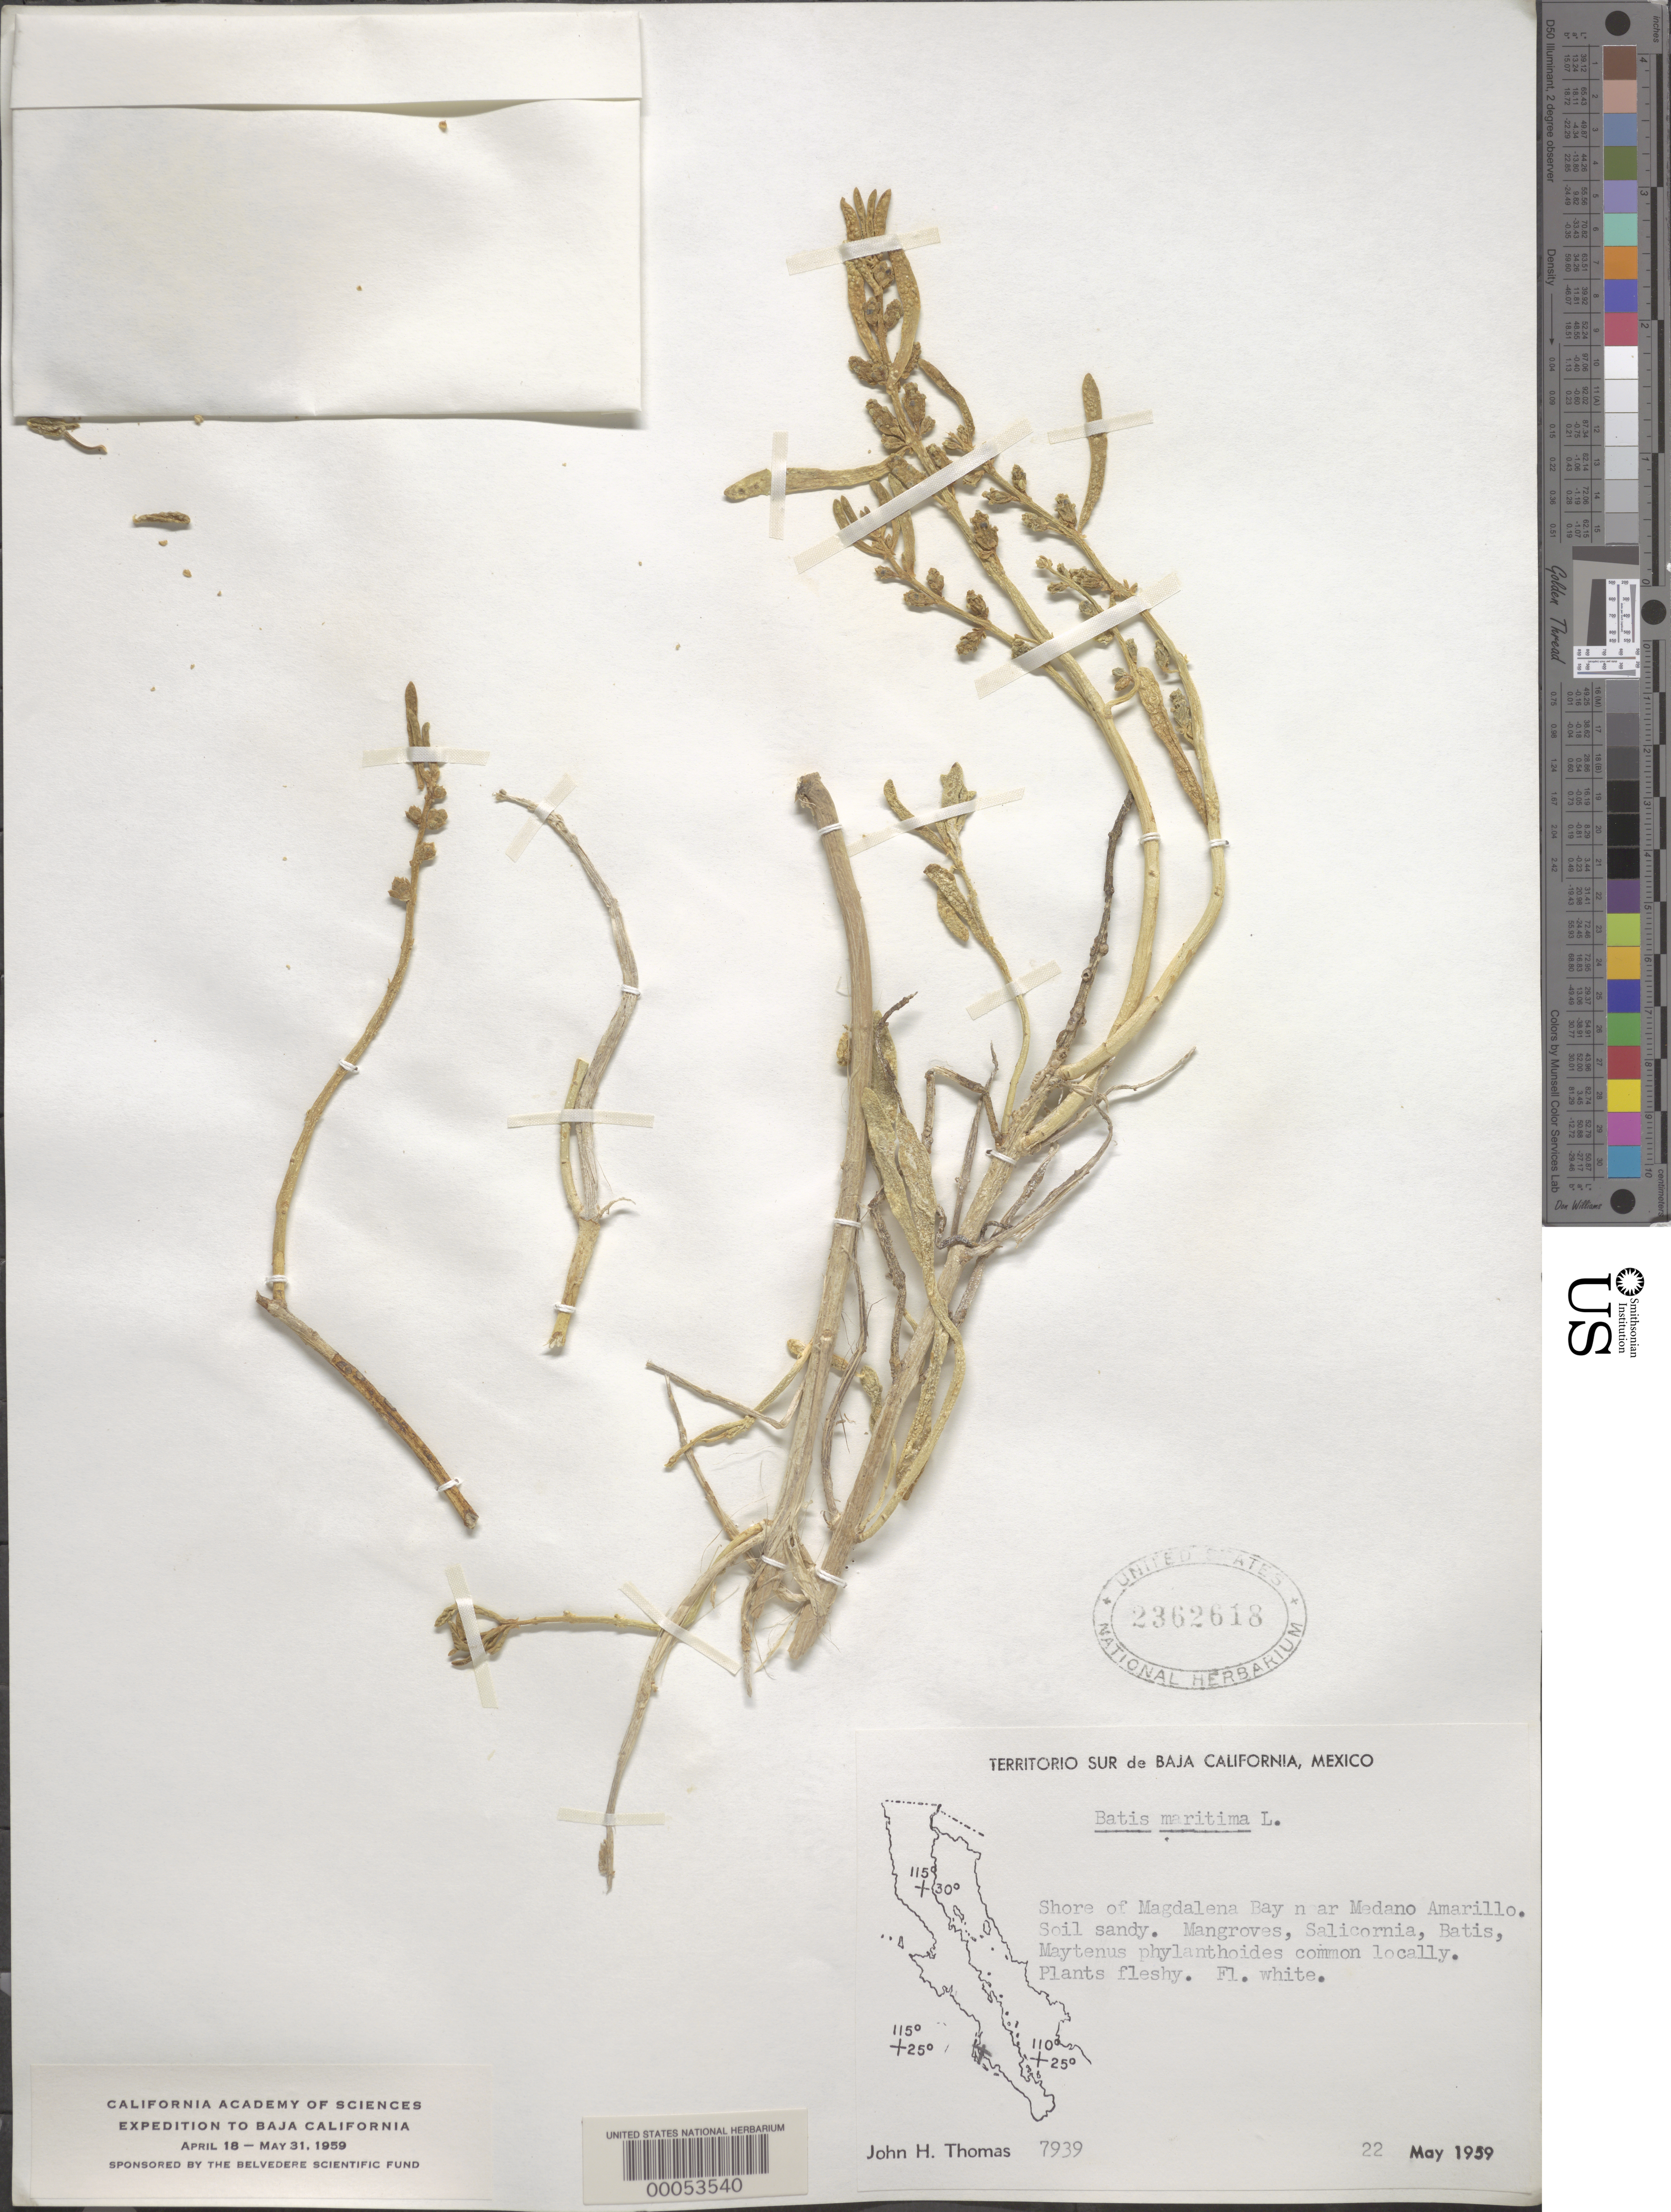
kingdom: Plantae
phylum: Tracheophyta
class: Magnoliopsida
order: Brassicales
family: Bataceae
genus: Batis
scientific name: Batis maritima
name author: L.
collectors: J. H. Thomas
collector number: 7939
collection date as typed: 22 May 1959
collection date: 1959-05-22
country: Mexico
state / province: Baja California Sur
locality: Rancho La Pierra Magdalena Plain, about halfway between El Refugio and Km. 192 on highway between Villa Constitucion and Santa Rita.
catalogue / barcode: US 2362618